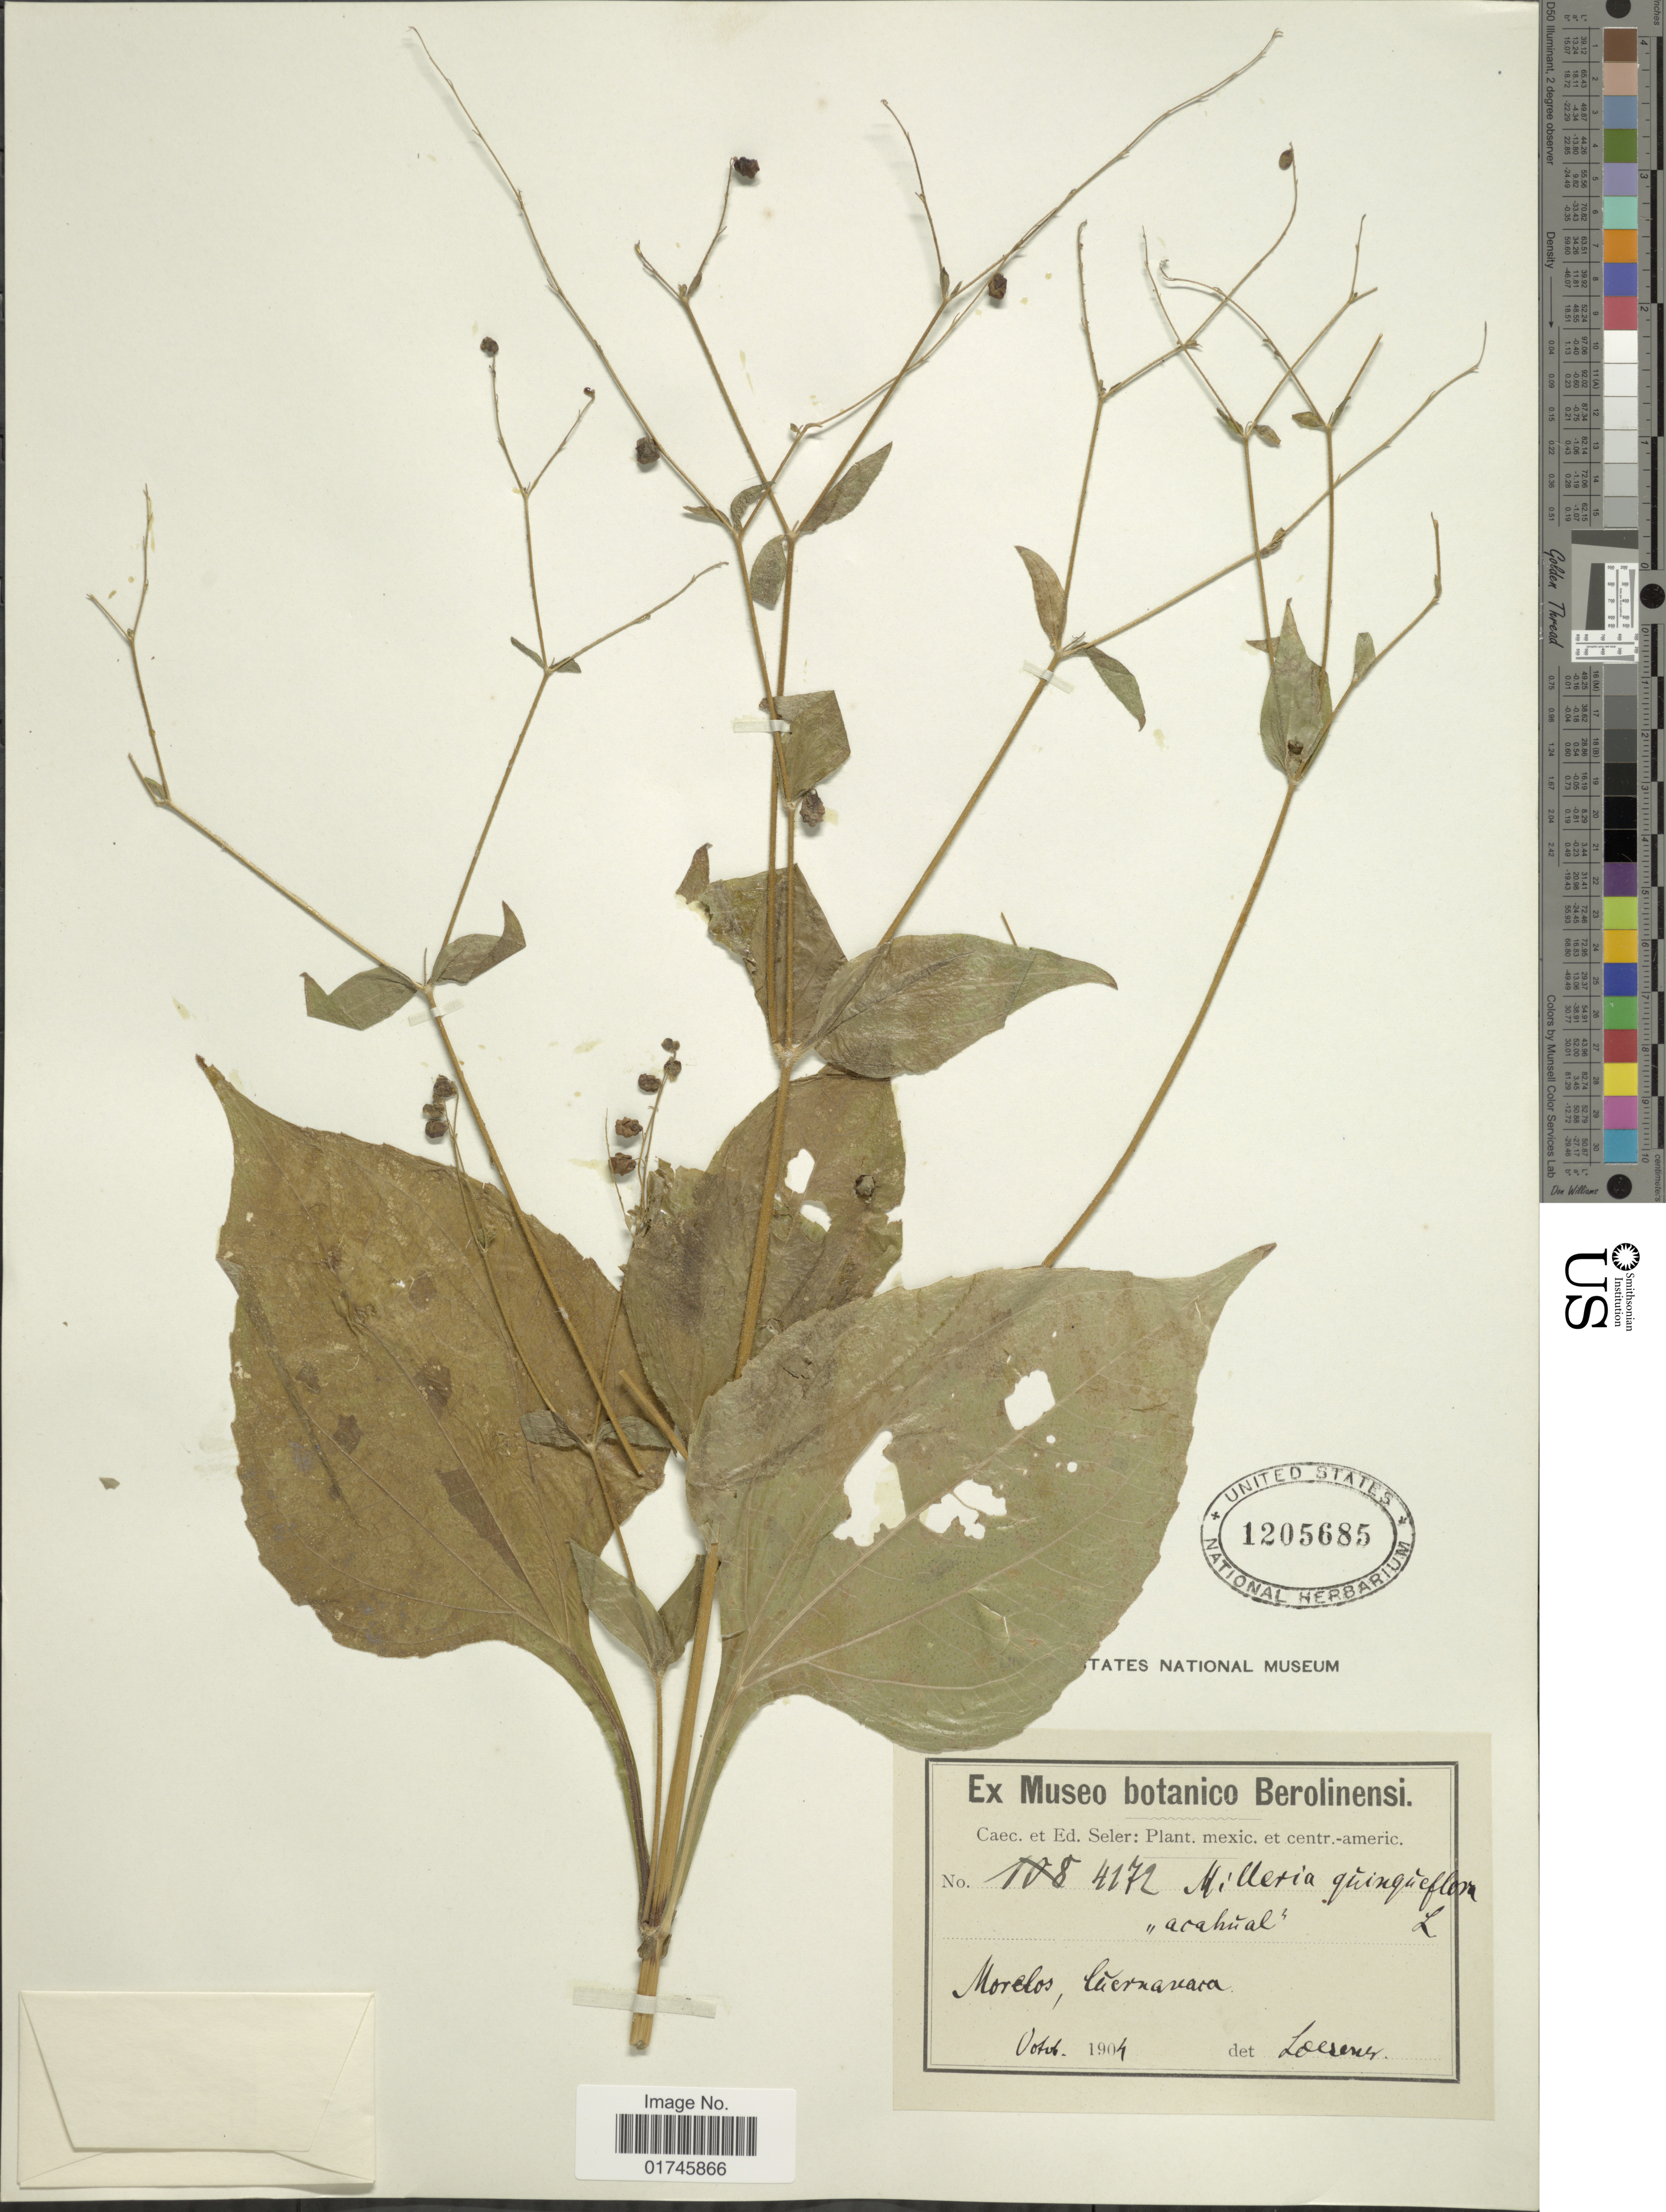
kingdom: Plantae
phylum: Tracheophyta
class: Magnoliopsida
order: Asterales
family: Asteraceae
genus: Milleria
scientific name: Milleria quinqueflora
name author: L.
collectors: ex Caec. et Ed Seler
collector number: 4172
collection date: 1904-10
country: Mexico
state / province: Morelos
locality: Morelos, Cuernavaca.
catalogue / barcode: US 1205685